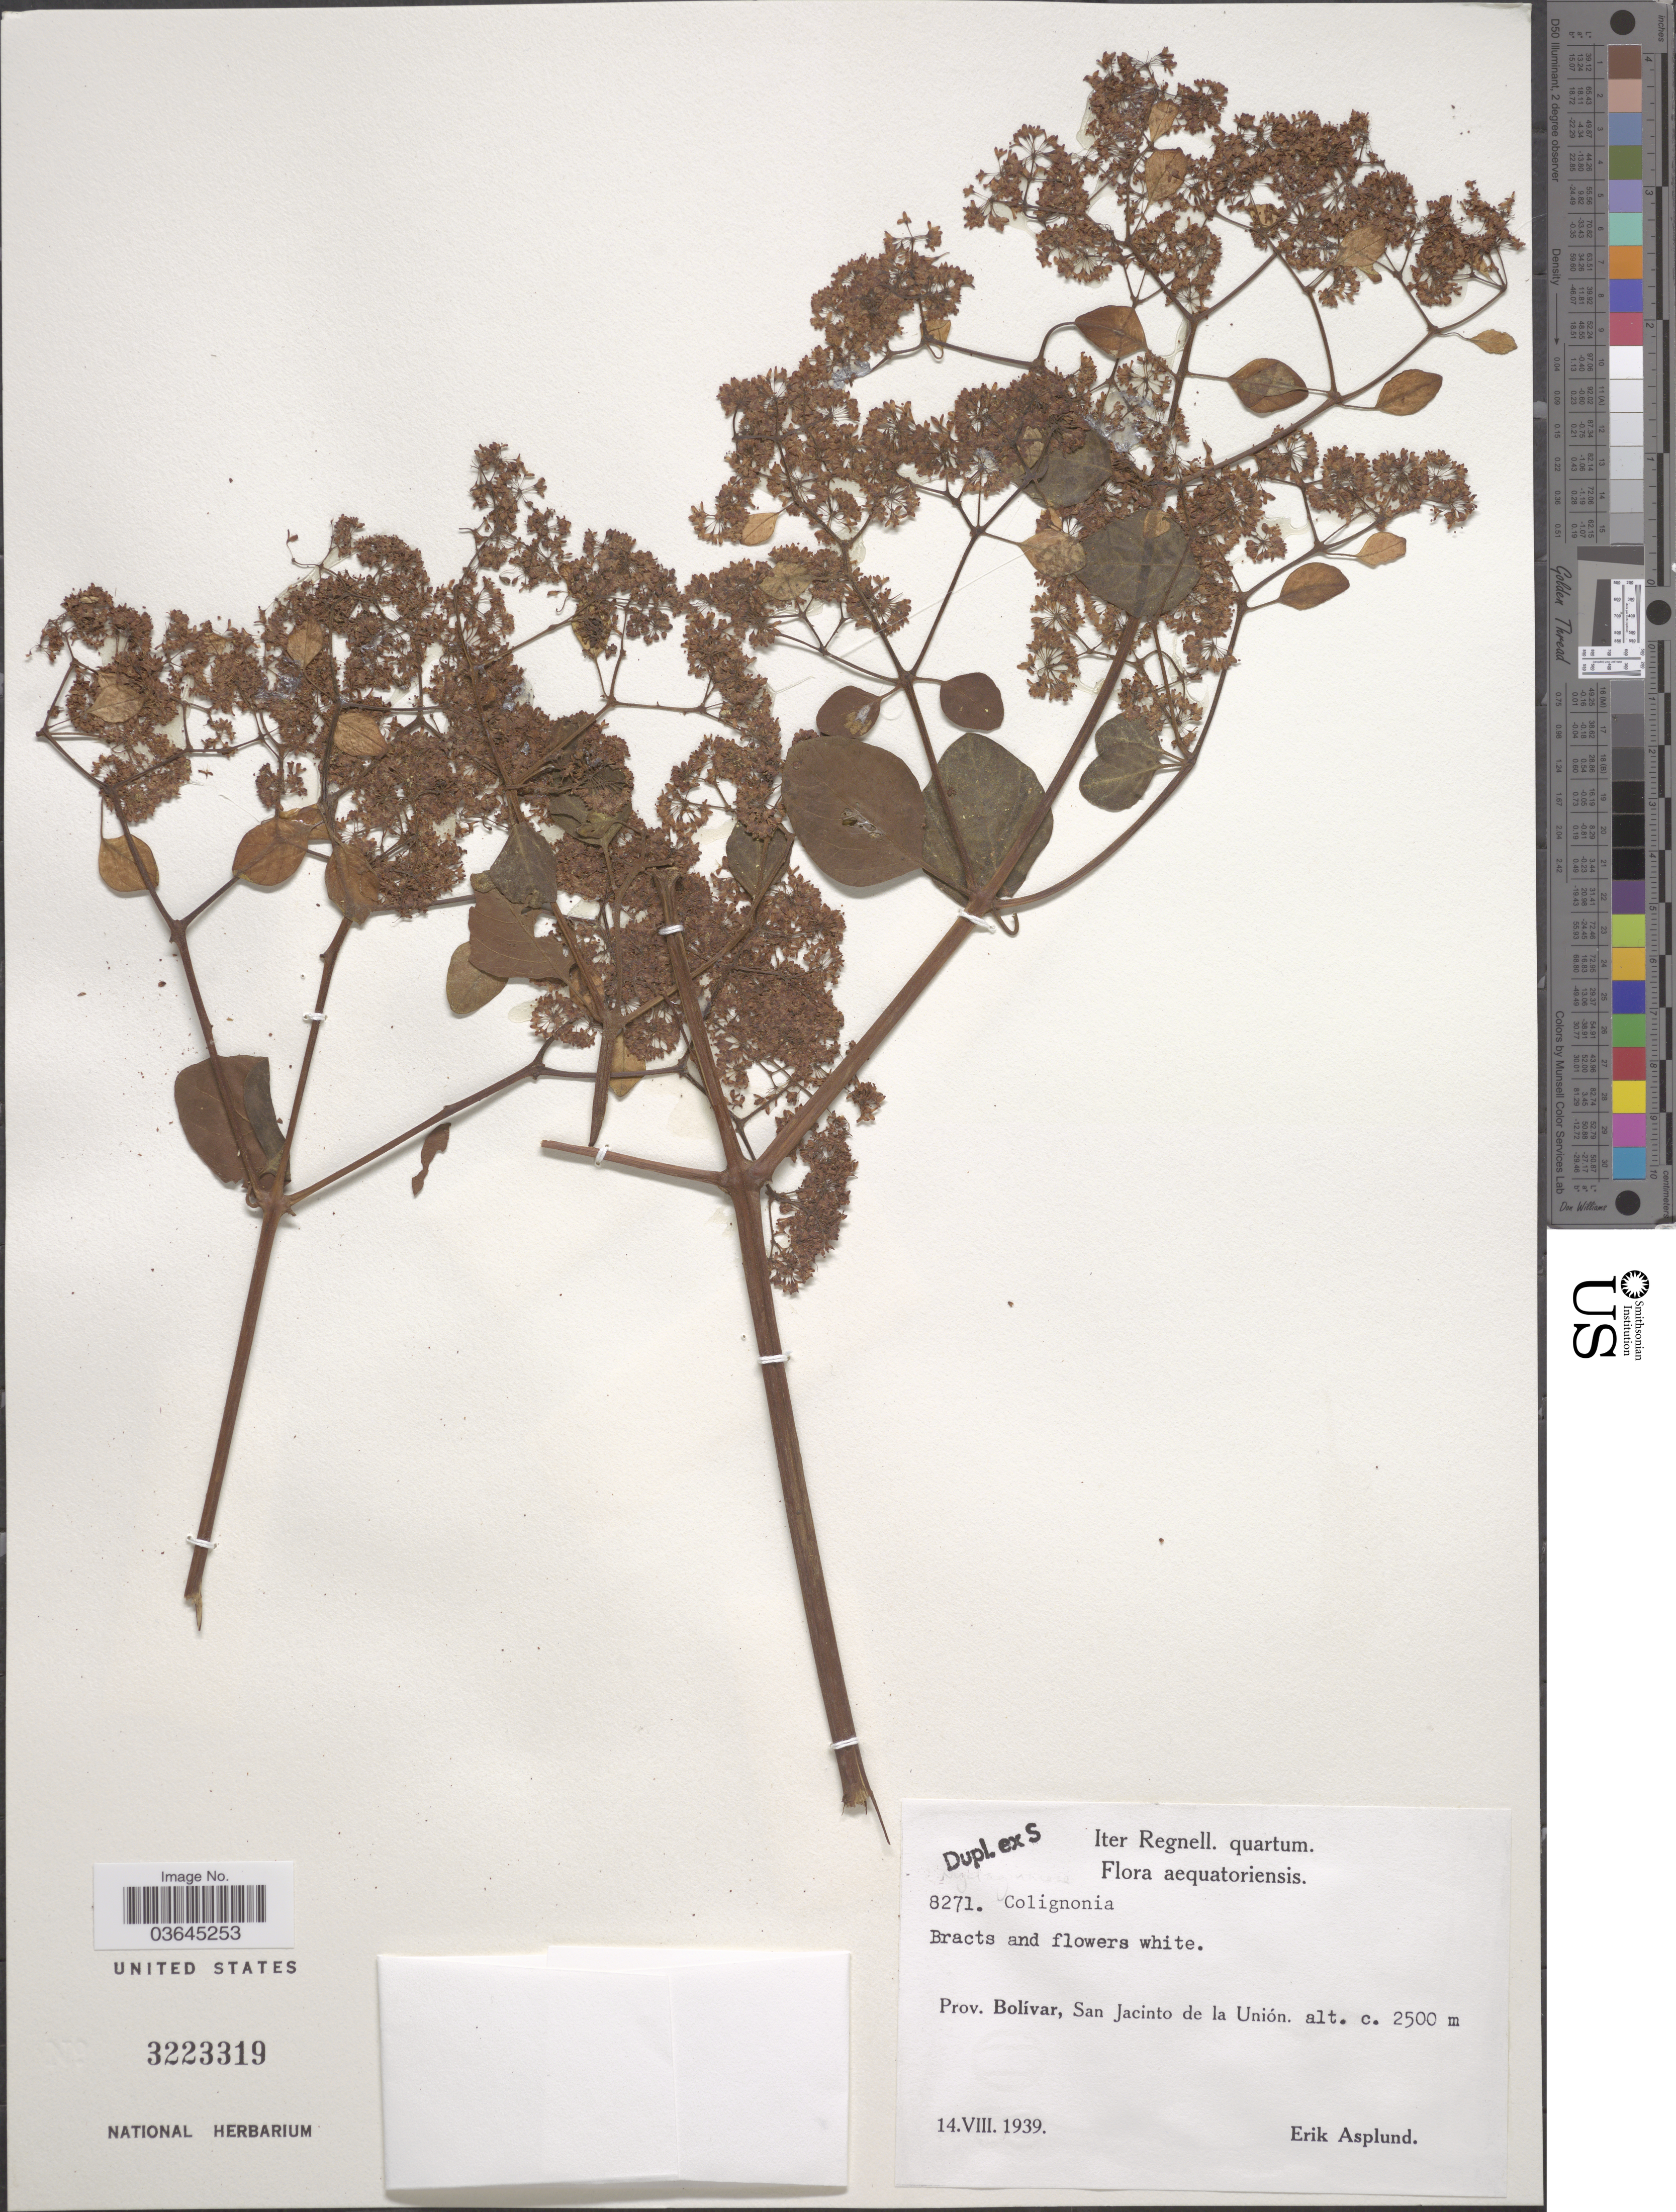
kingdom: Plantae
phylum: Tracheophyta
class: Magnoliopsida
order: Caryophyllales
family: Nyctaginaceae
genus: Colignonia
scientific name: Colignonia sp.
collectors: E. Asplund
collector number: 8271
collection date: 1939-08-14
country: Ecuador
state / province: Bolívar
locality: San Jacinto de la Unión.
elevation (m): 2500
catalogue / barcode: US 3223319